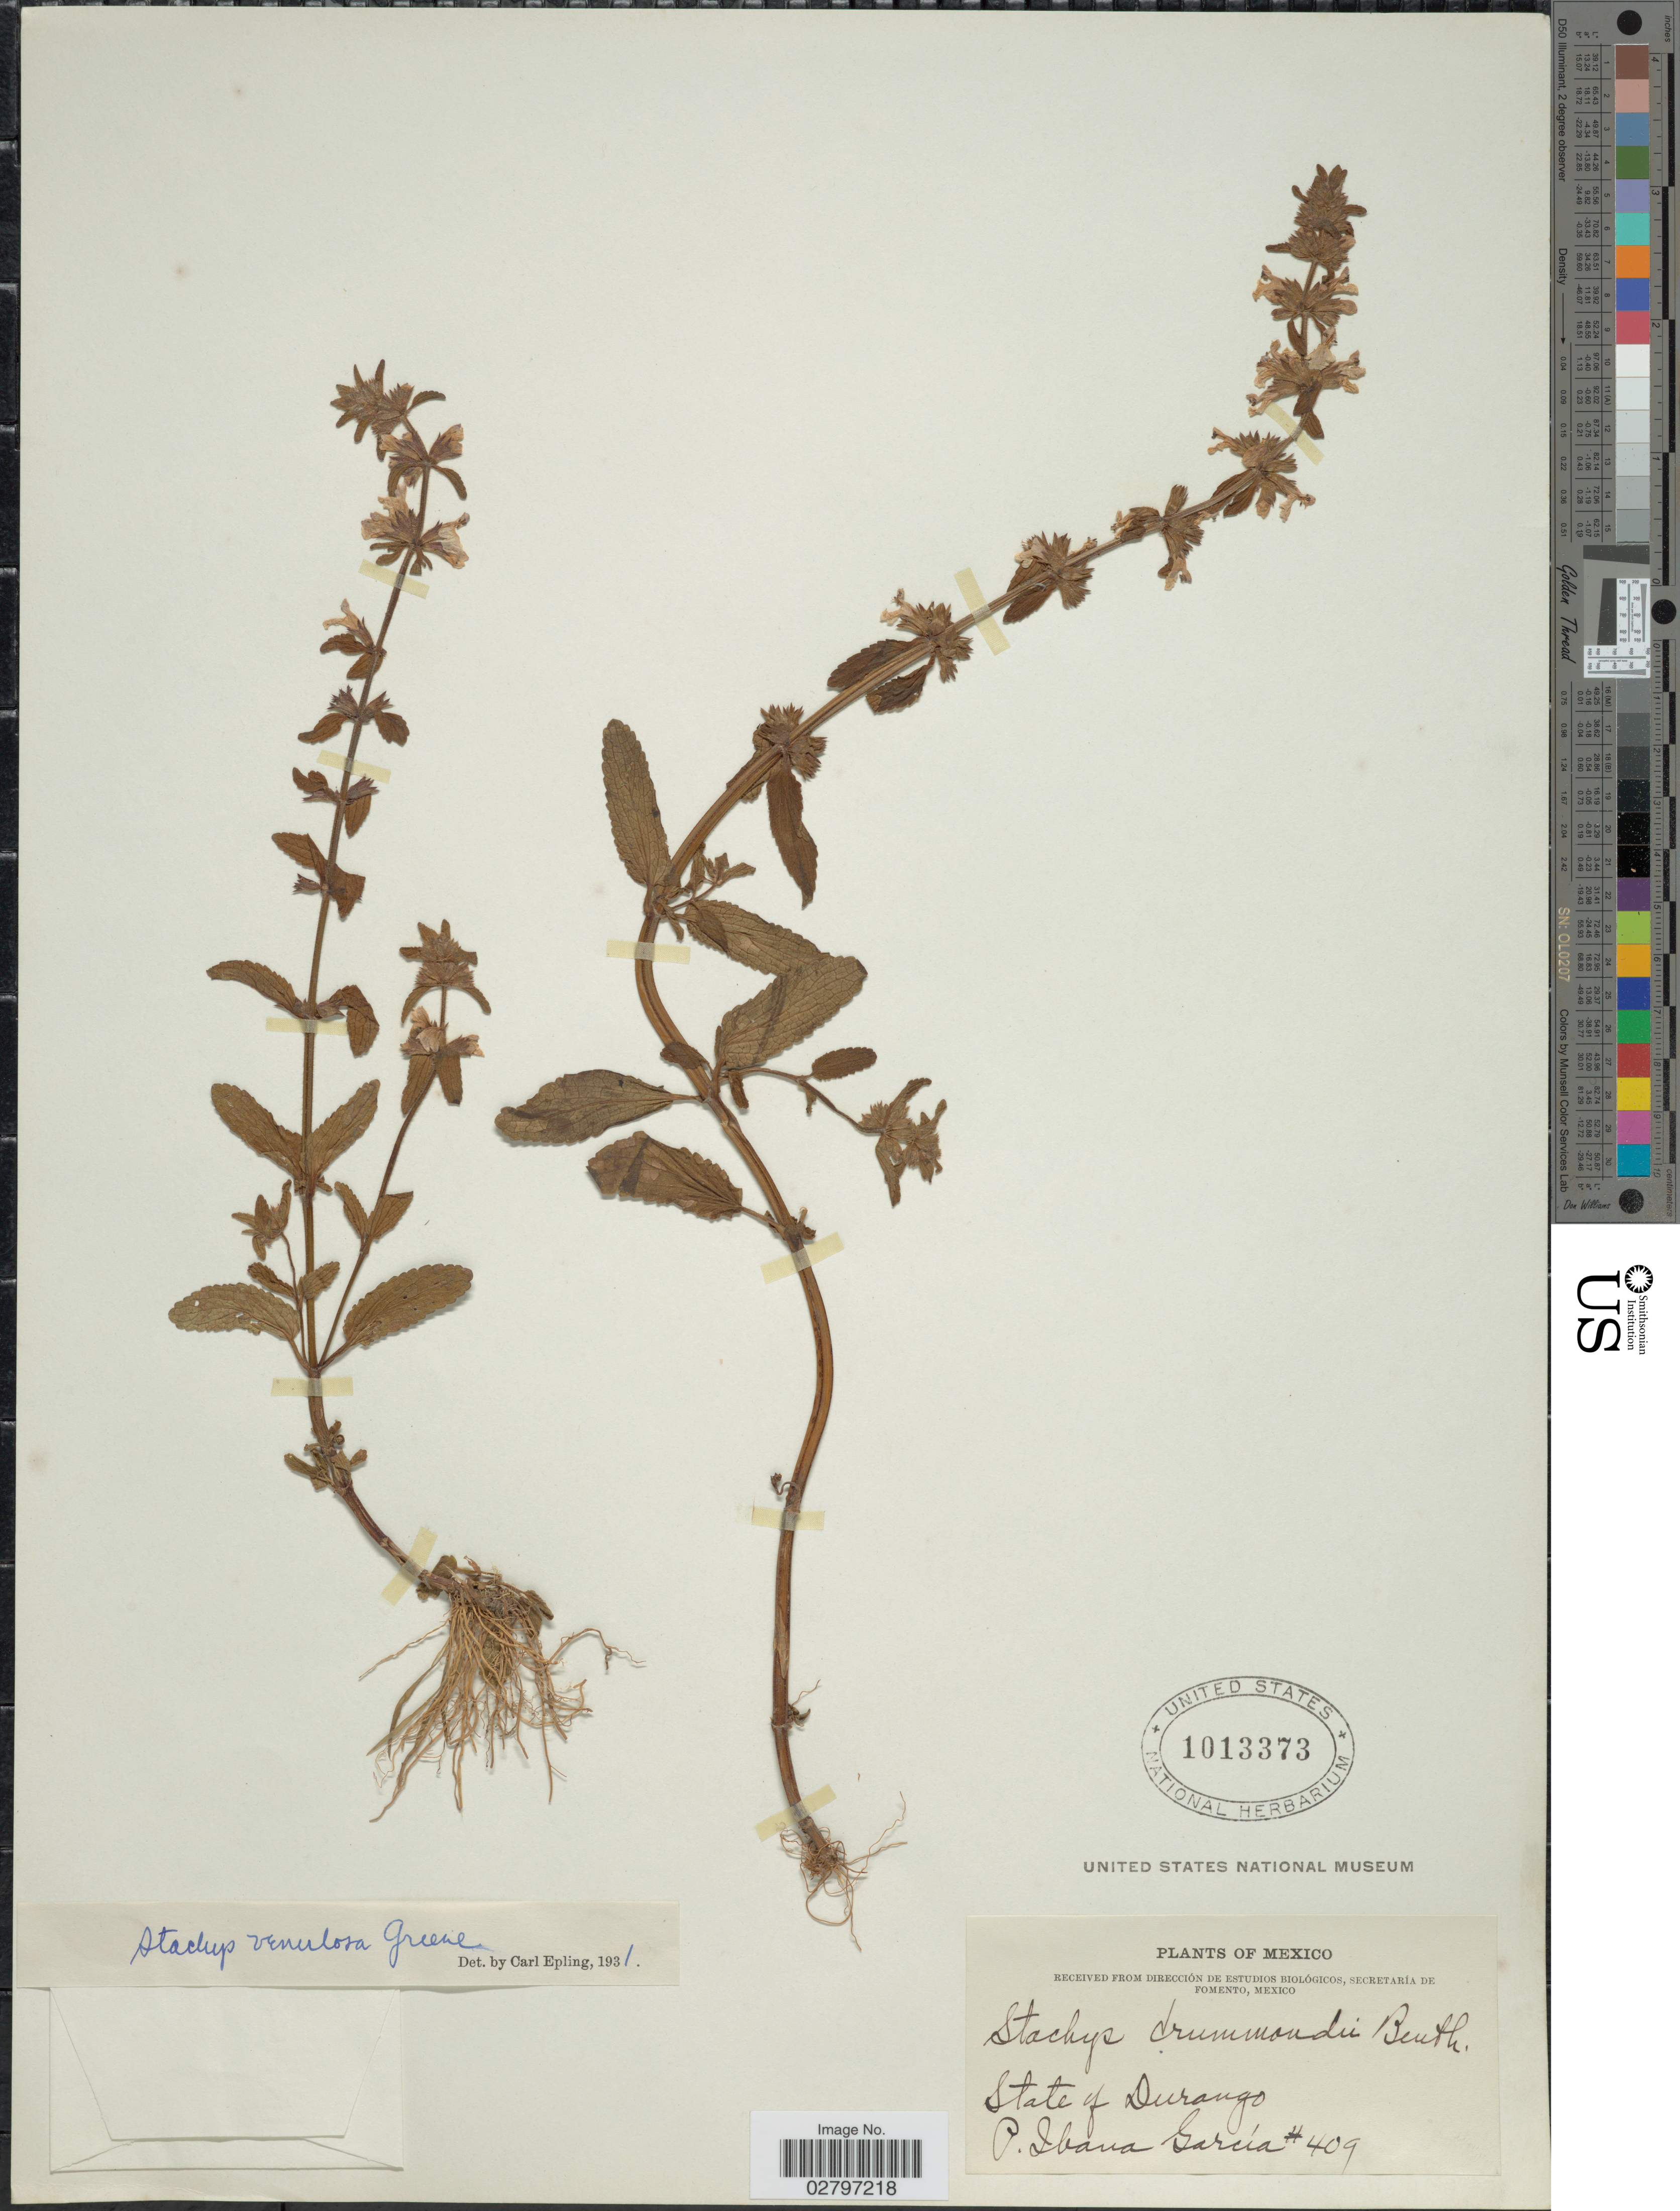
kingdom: Plantae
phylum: Tracheophyta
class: Magnoliopsida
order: Lamiales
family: Lamiaceae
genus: Stachys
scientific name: Stachys venulosa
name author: Greene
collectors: P. Ibana-Garcia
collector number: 409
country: Mexico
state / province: Durango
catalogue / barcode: US 1013373